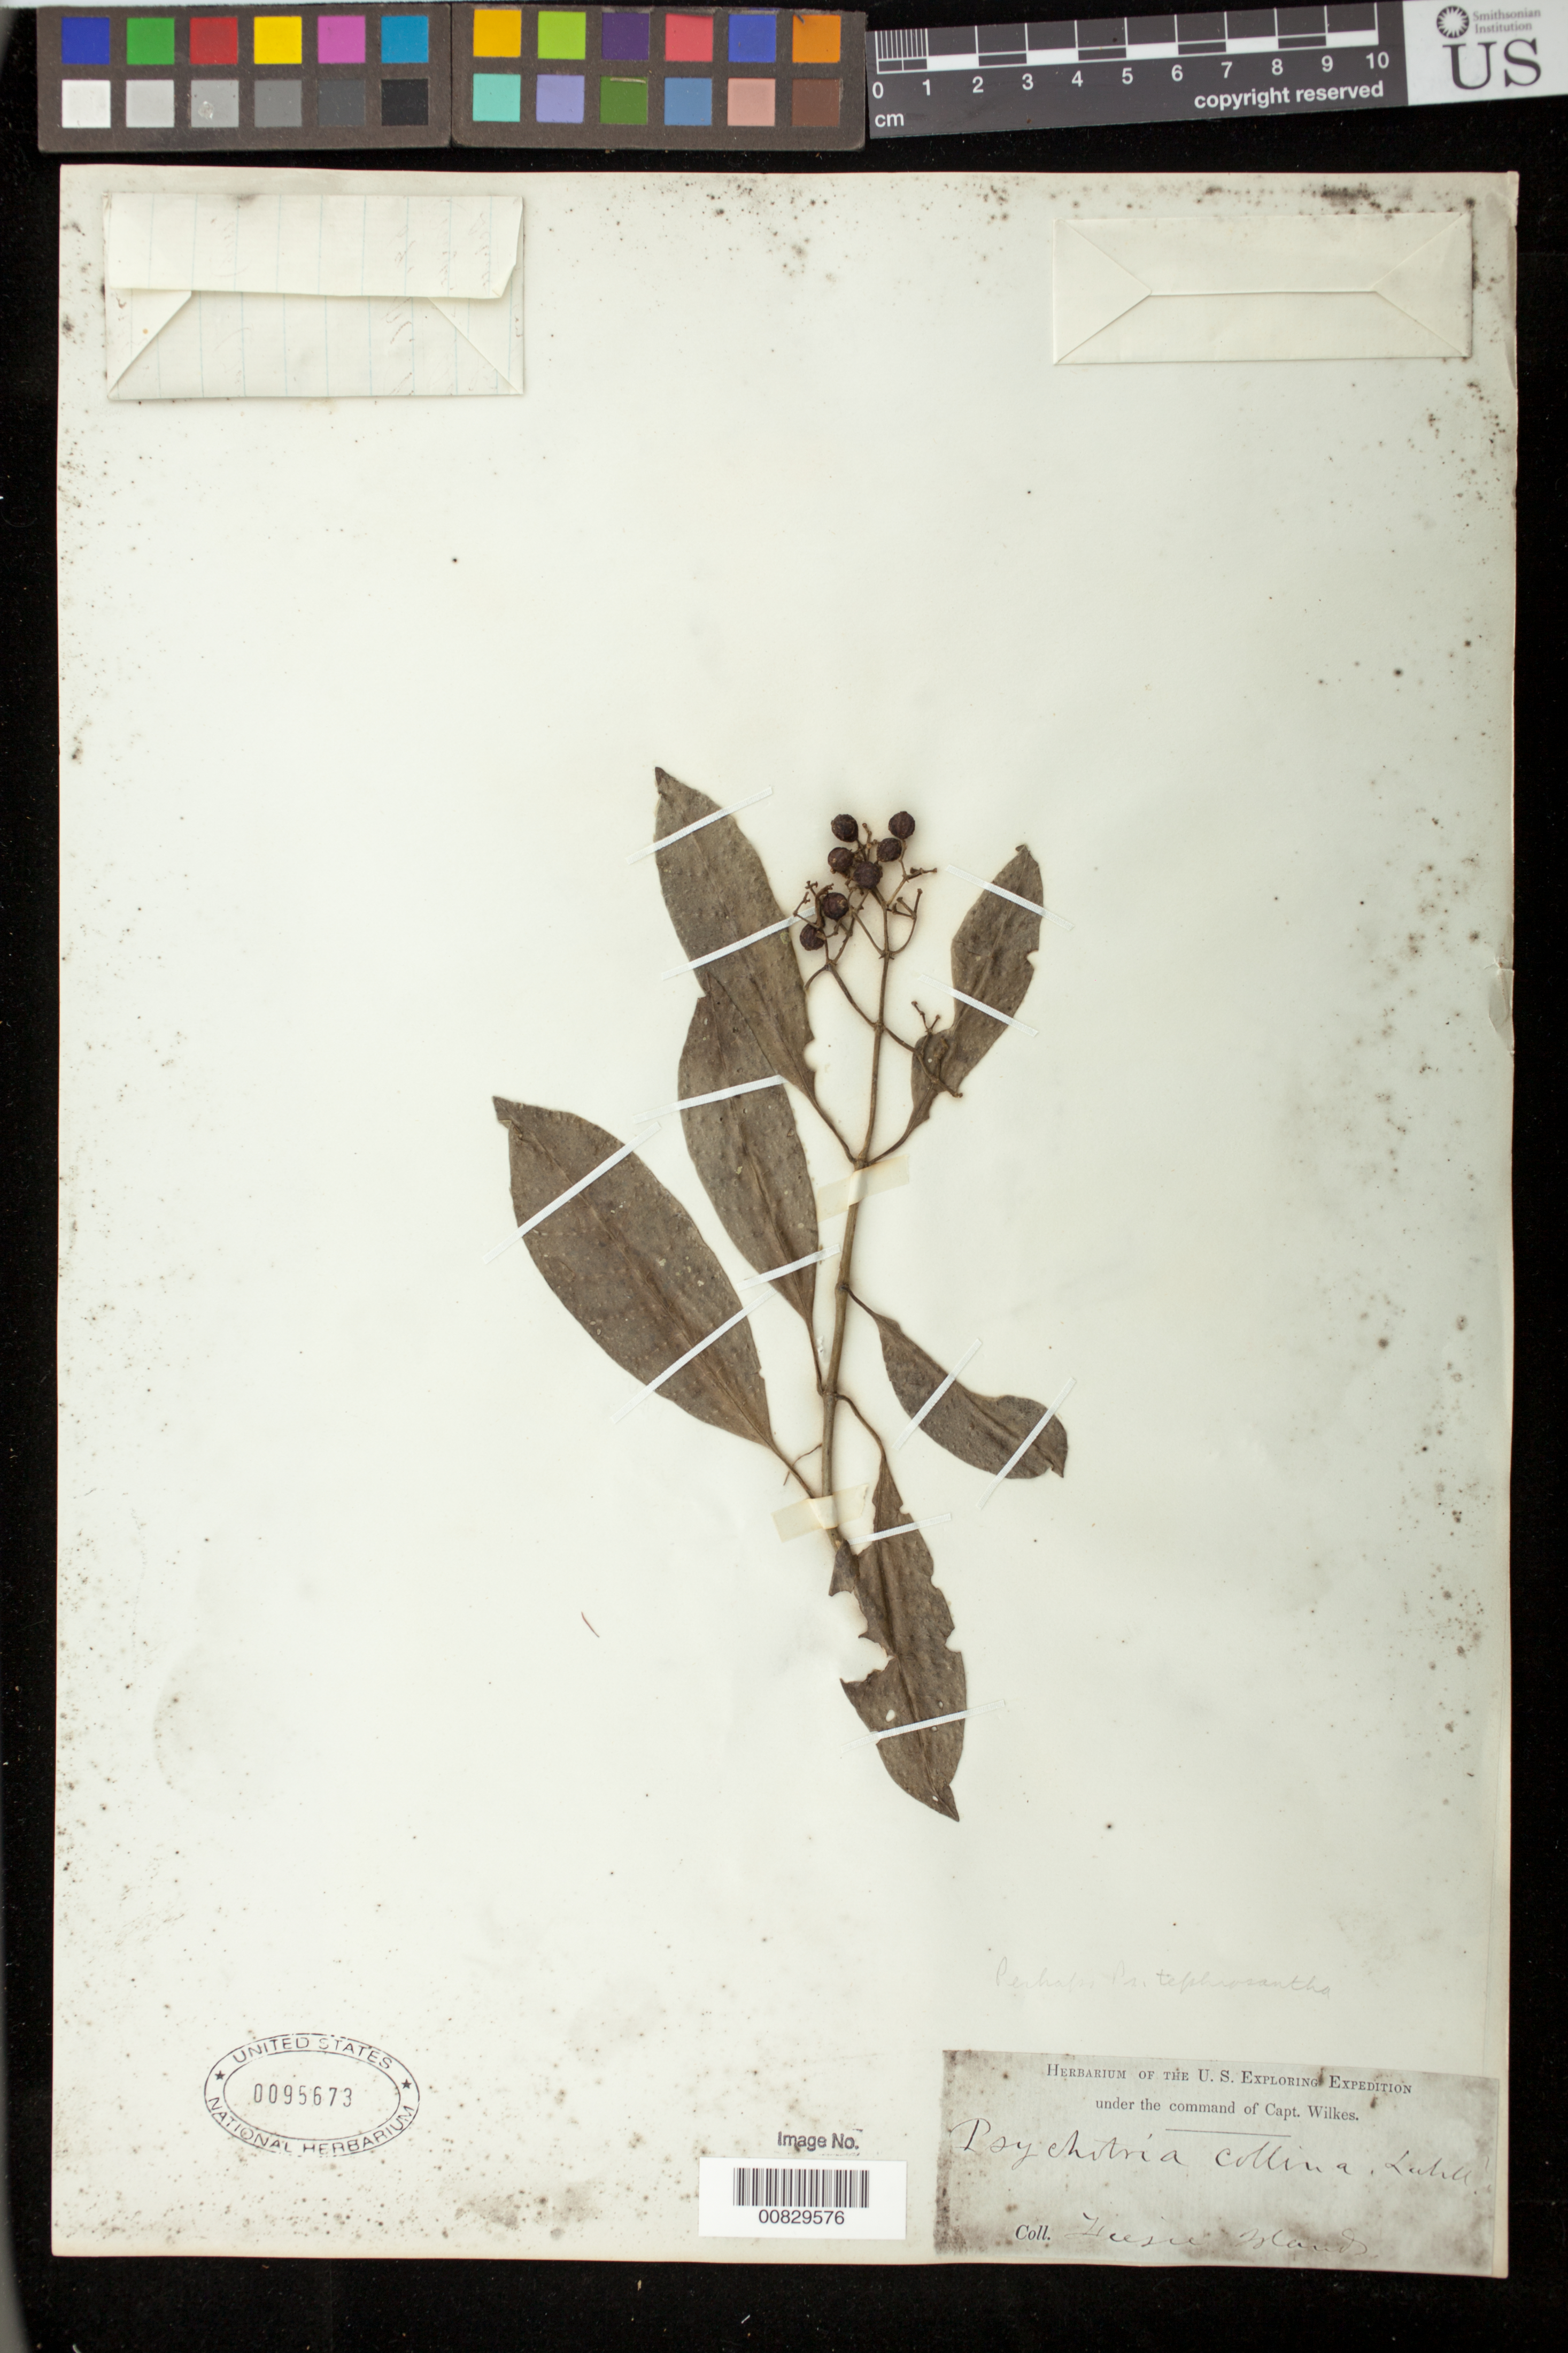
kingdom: Plantae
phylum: Tracheophyta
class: Magnoliopsida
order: Gentianales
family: Rubiaceae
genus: Psychotria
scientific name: Psychotria tephrosantha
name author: A. Gray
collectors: Wilkes Explor. Exped.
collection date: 1838/1842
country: Fiji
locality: Feejee Islands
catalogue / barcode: US 95673